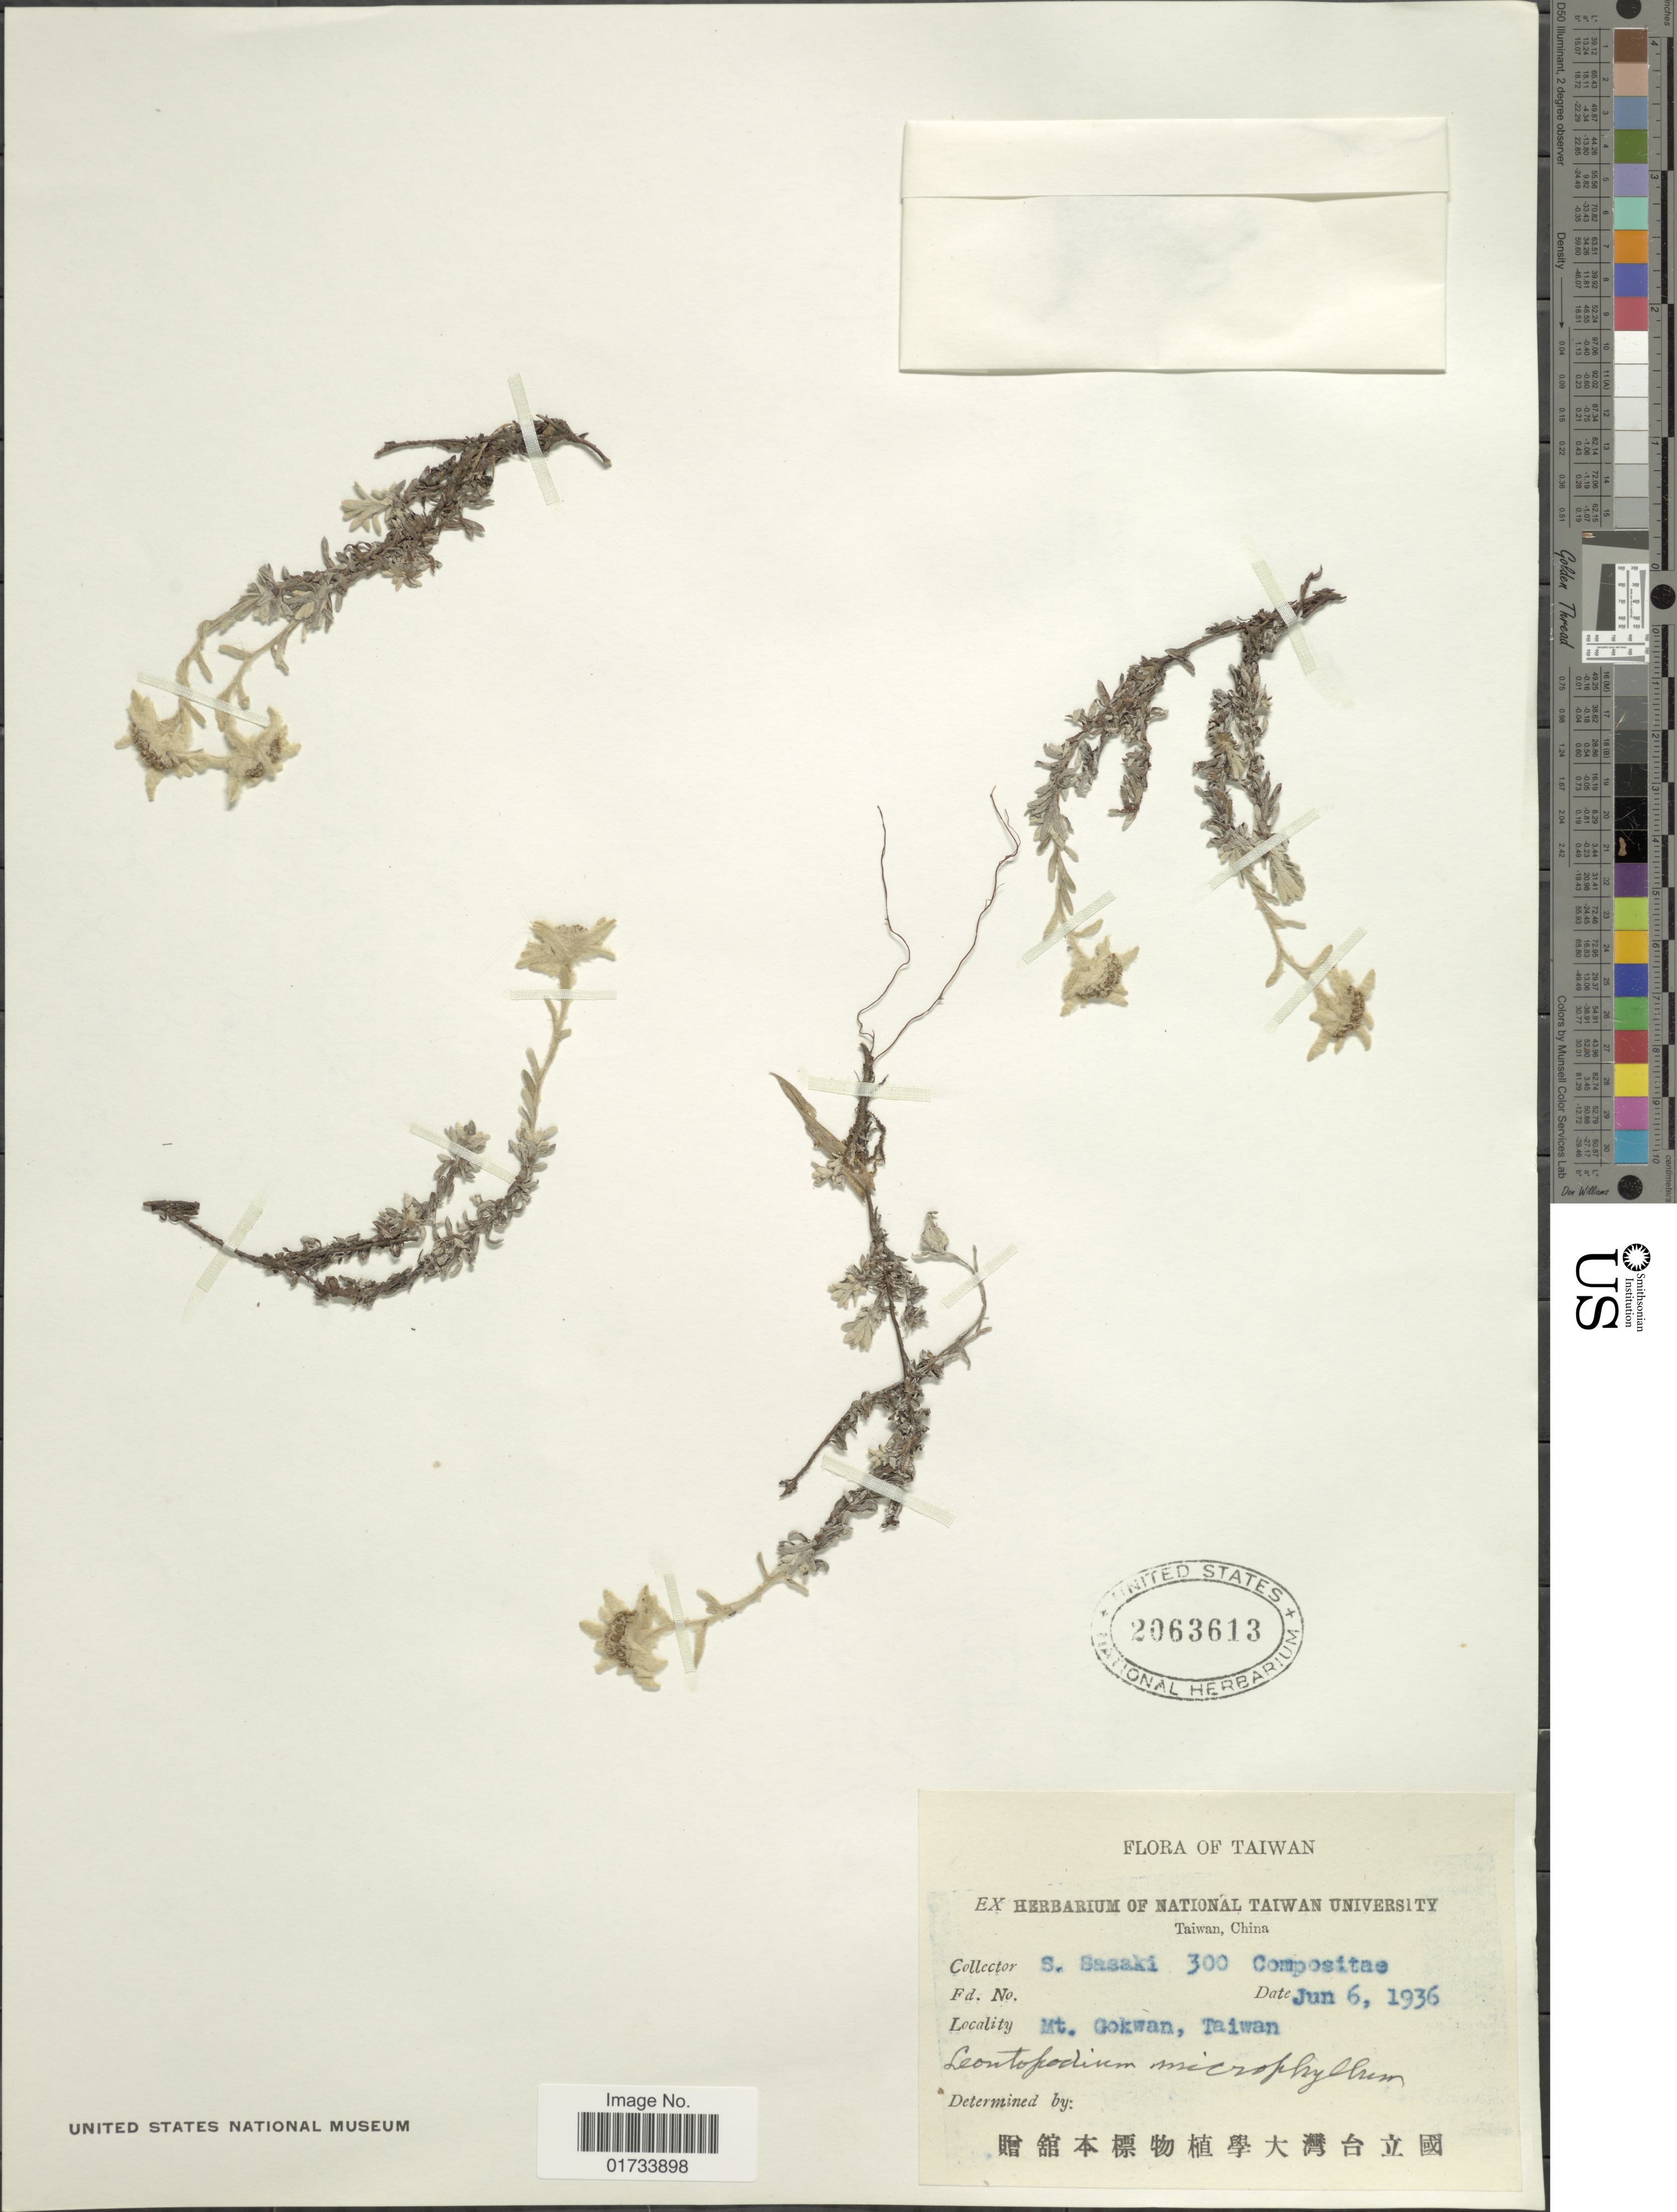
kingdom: Plantae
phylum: Tracheophyta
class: Magnoliopsida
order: Asterales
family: Asteraceae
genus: Leontopodium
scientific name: Leontopodium microphyllum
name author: Hayata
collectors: K. Sasaki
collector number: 300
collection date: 1936-06-06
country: Taiwan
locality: Mt. Gokwan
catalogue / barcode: US 2063613